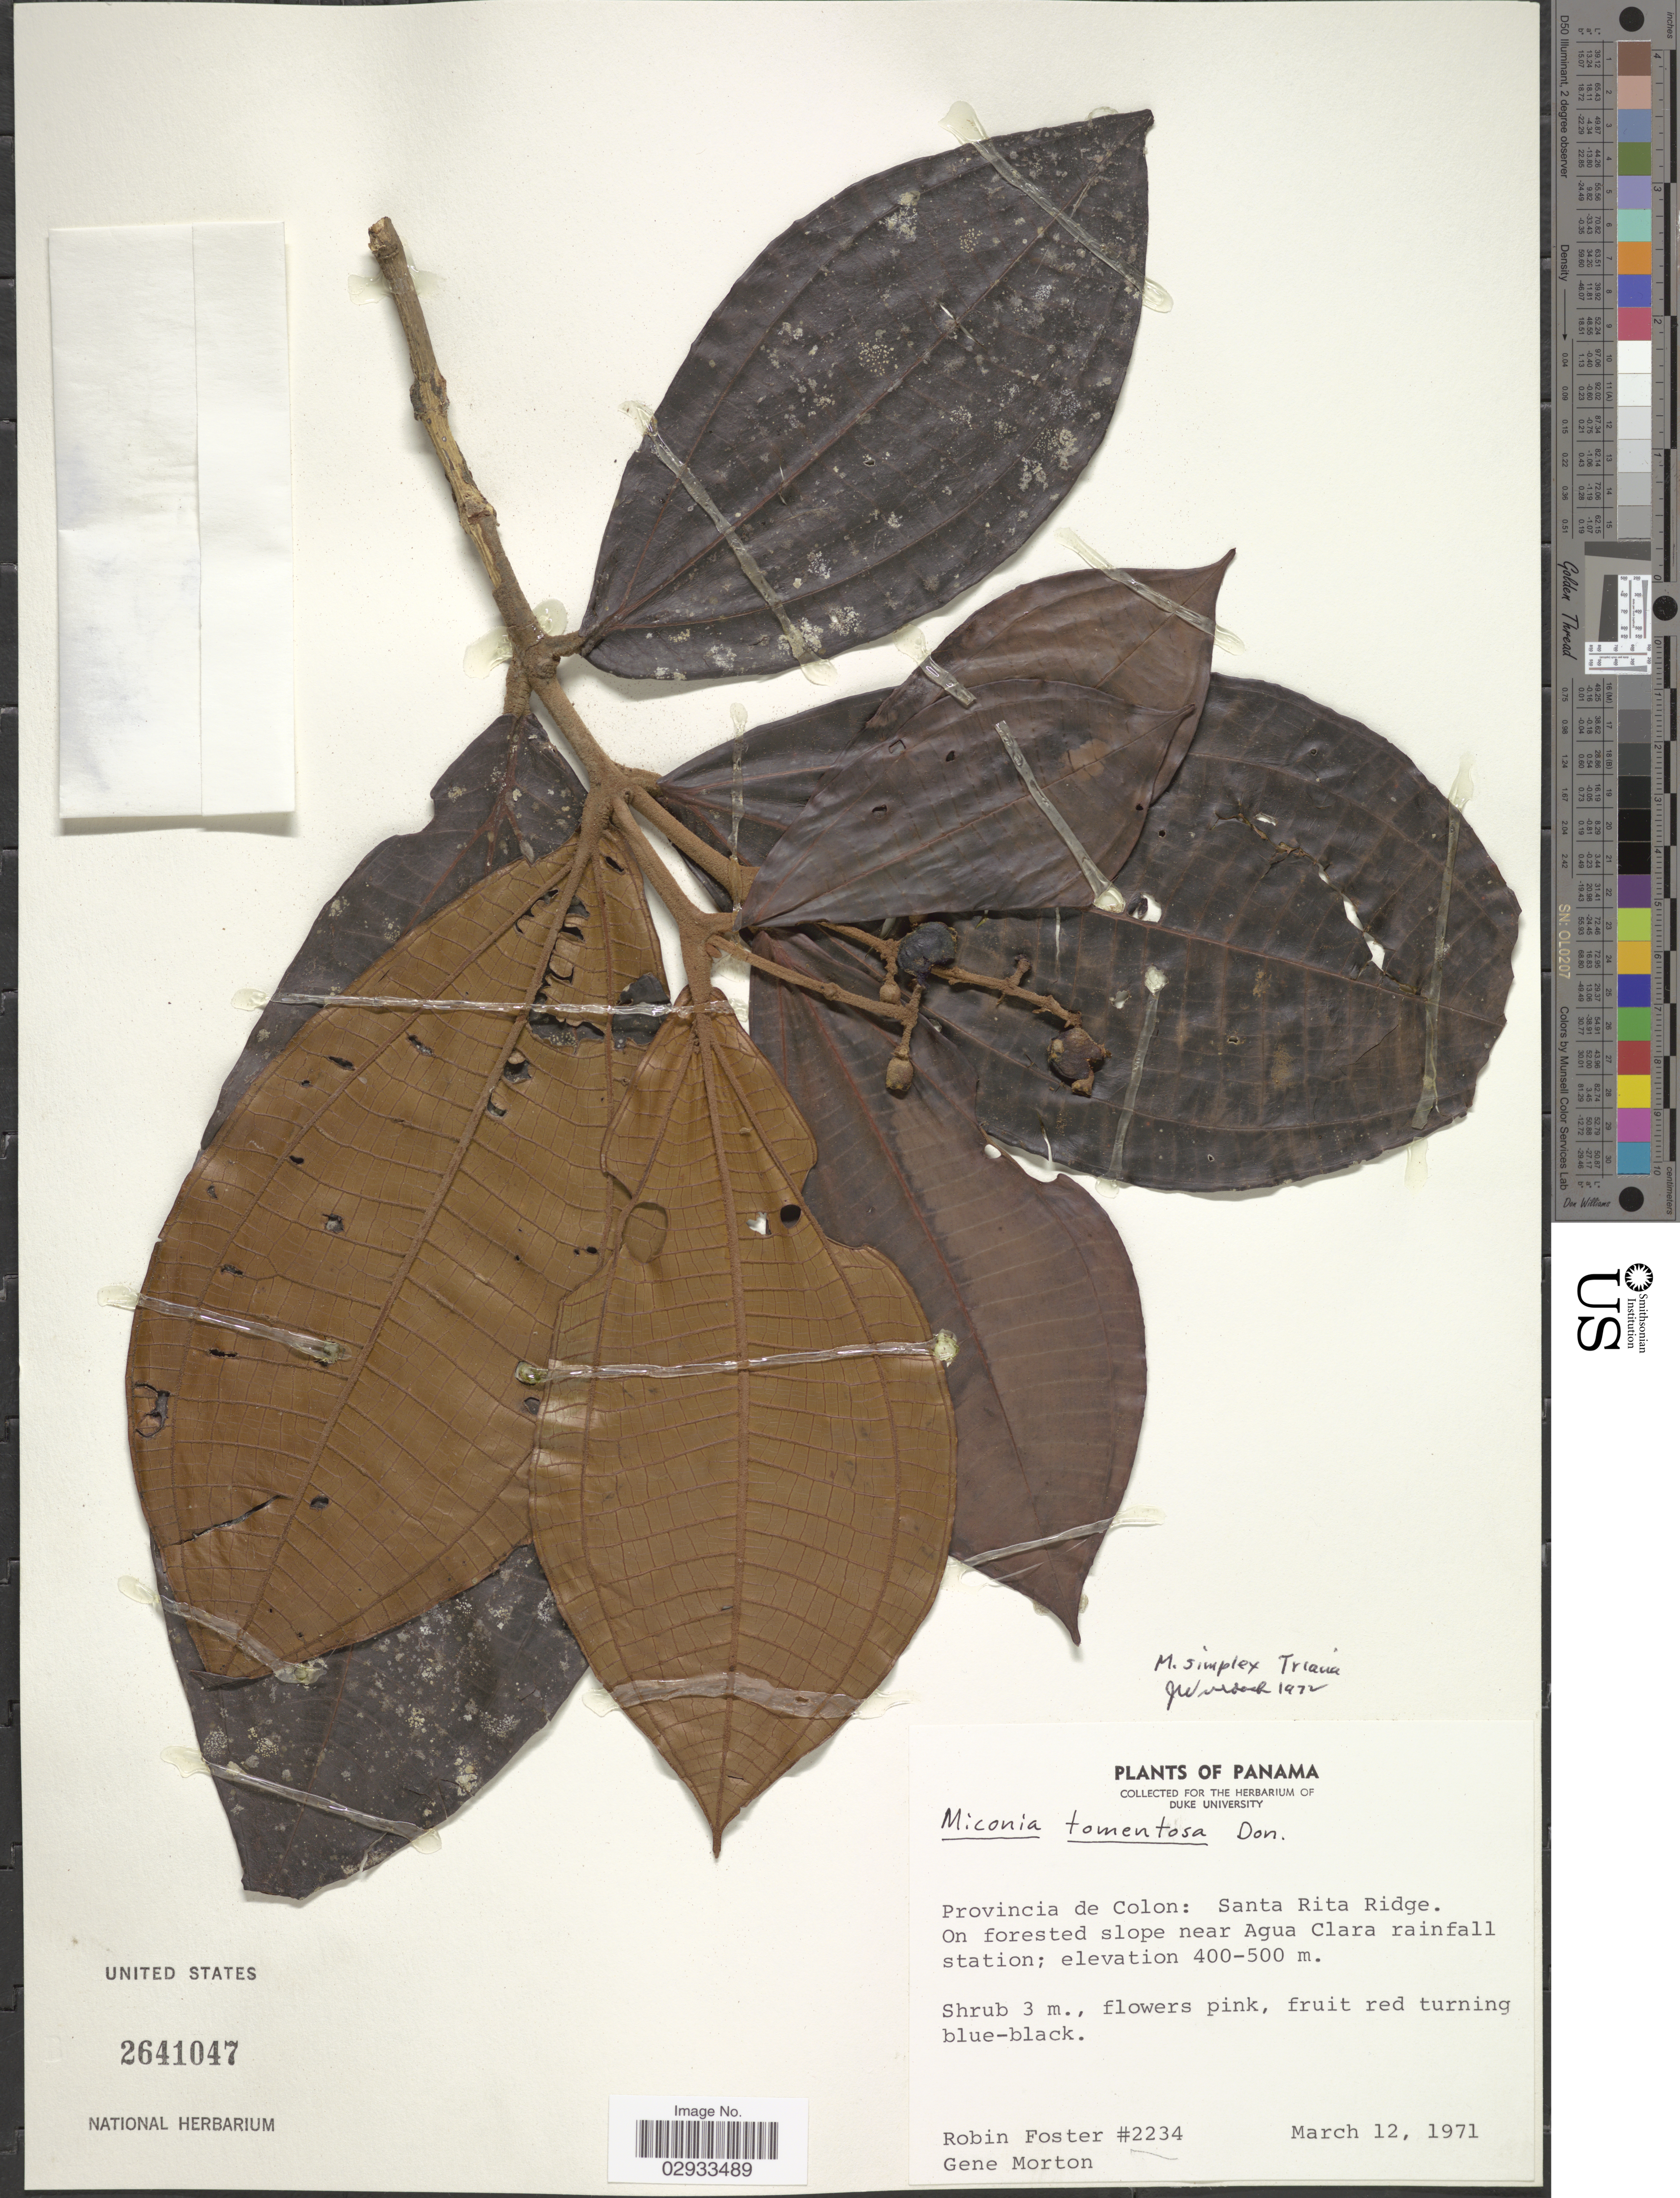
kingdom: Plantae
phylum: Tracheophyta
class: Magnoliopsida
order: Myrtales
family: Melastomataceae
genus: Miconia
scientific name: Miconia simplex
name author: Triana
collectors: R. B. Foster & G. Morton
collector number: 2234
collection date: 1971-03-12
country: Panama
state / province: Colón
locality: Santa Rita Ridge. On forested slope near Agua Clara rainfall station.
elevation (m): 400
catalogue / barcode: US 2641047